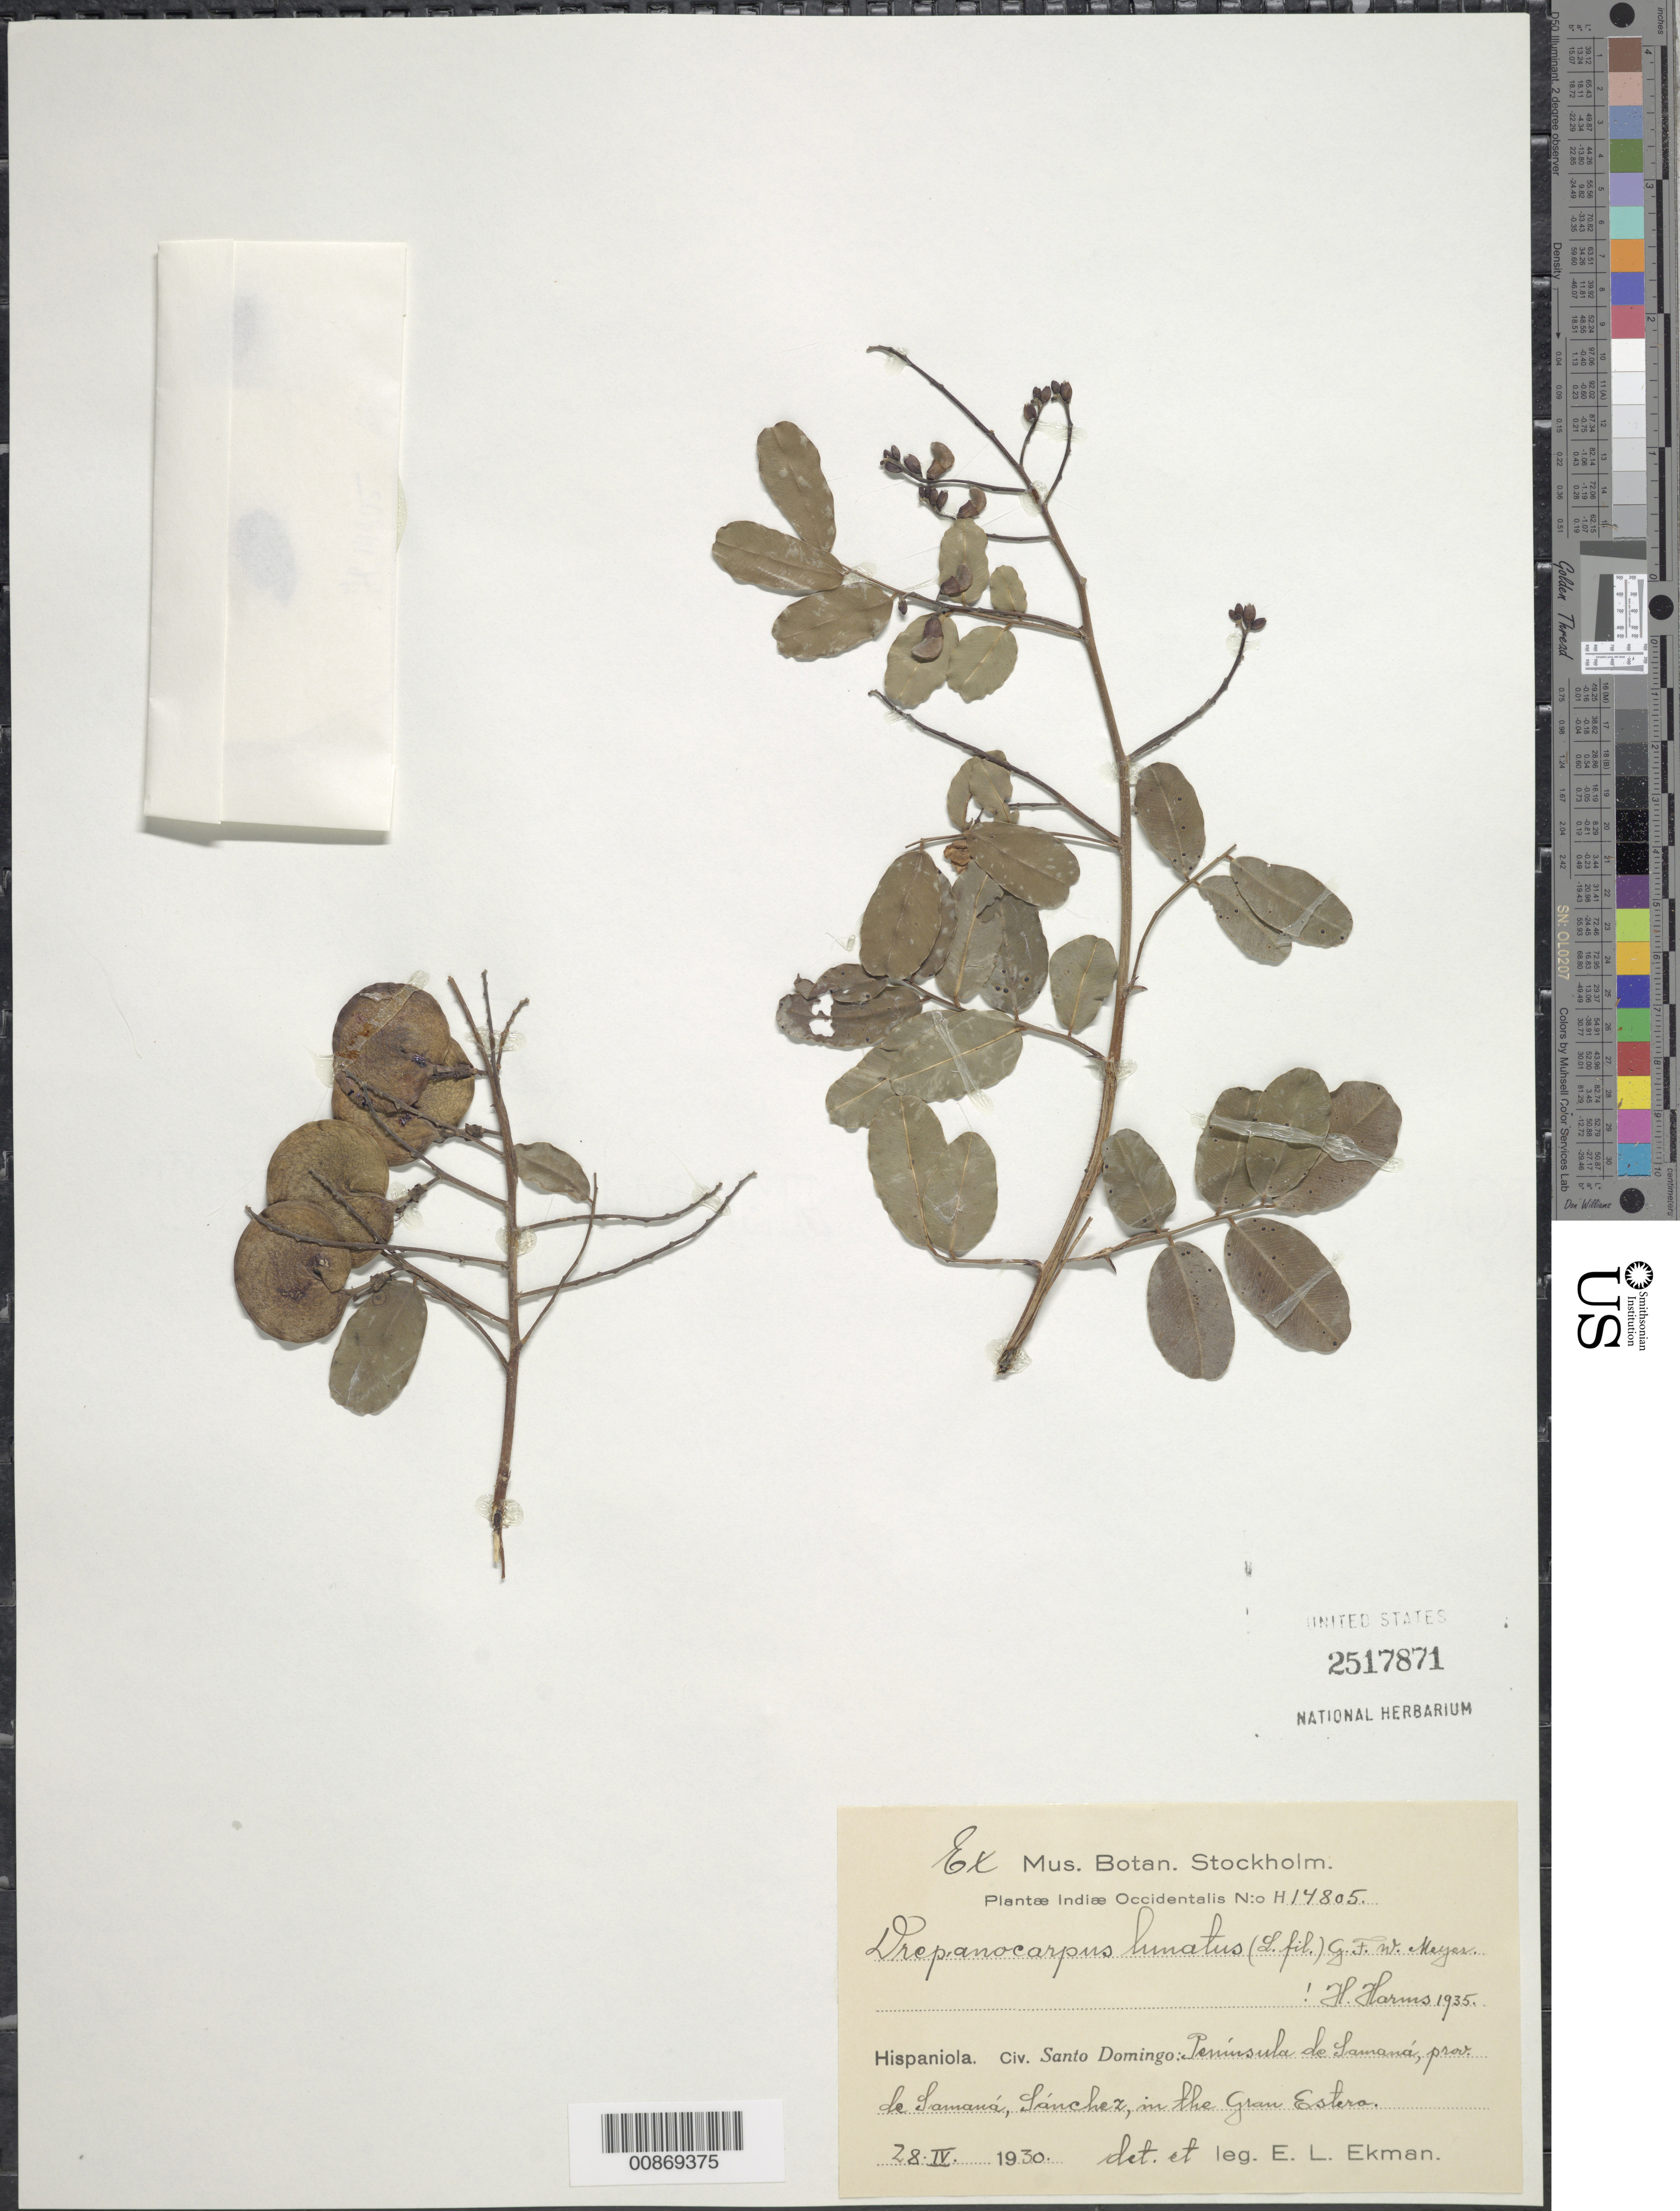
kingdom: Plantae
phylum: Tracheophyta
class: Magnoliopsida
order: Fabales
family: Fabaceae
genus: Machaerium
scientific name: Machaerium lunatum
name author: (L. f.) Ducke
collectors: E. L. Ekman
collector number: H 14805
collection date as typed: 28 Apr 1930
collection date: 1930-04-28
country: Dominican Republic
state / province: Samana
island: Hispaniola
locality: Península de Samaná, Sánchez, in the Gran Estero.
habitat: In the Estero.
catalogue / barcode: US 2517871